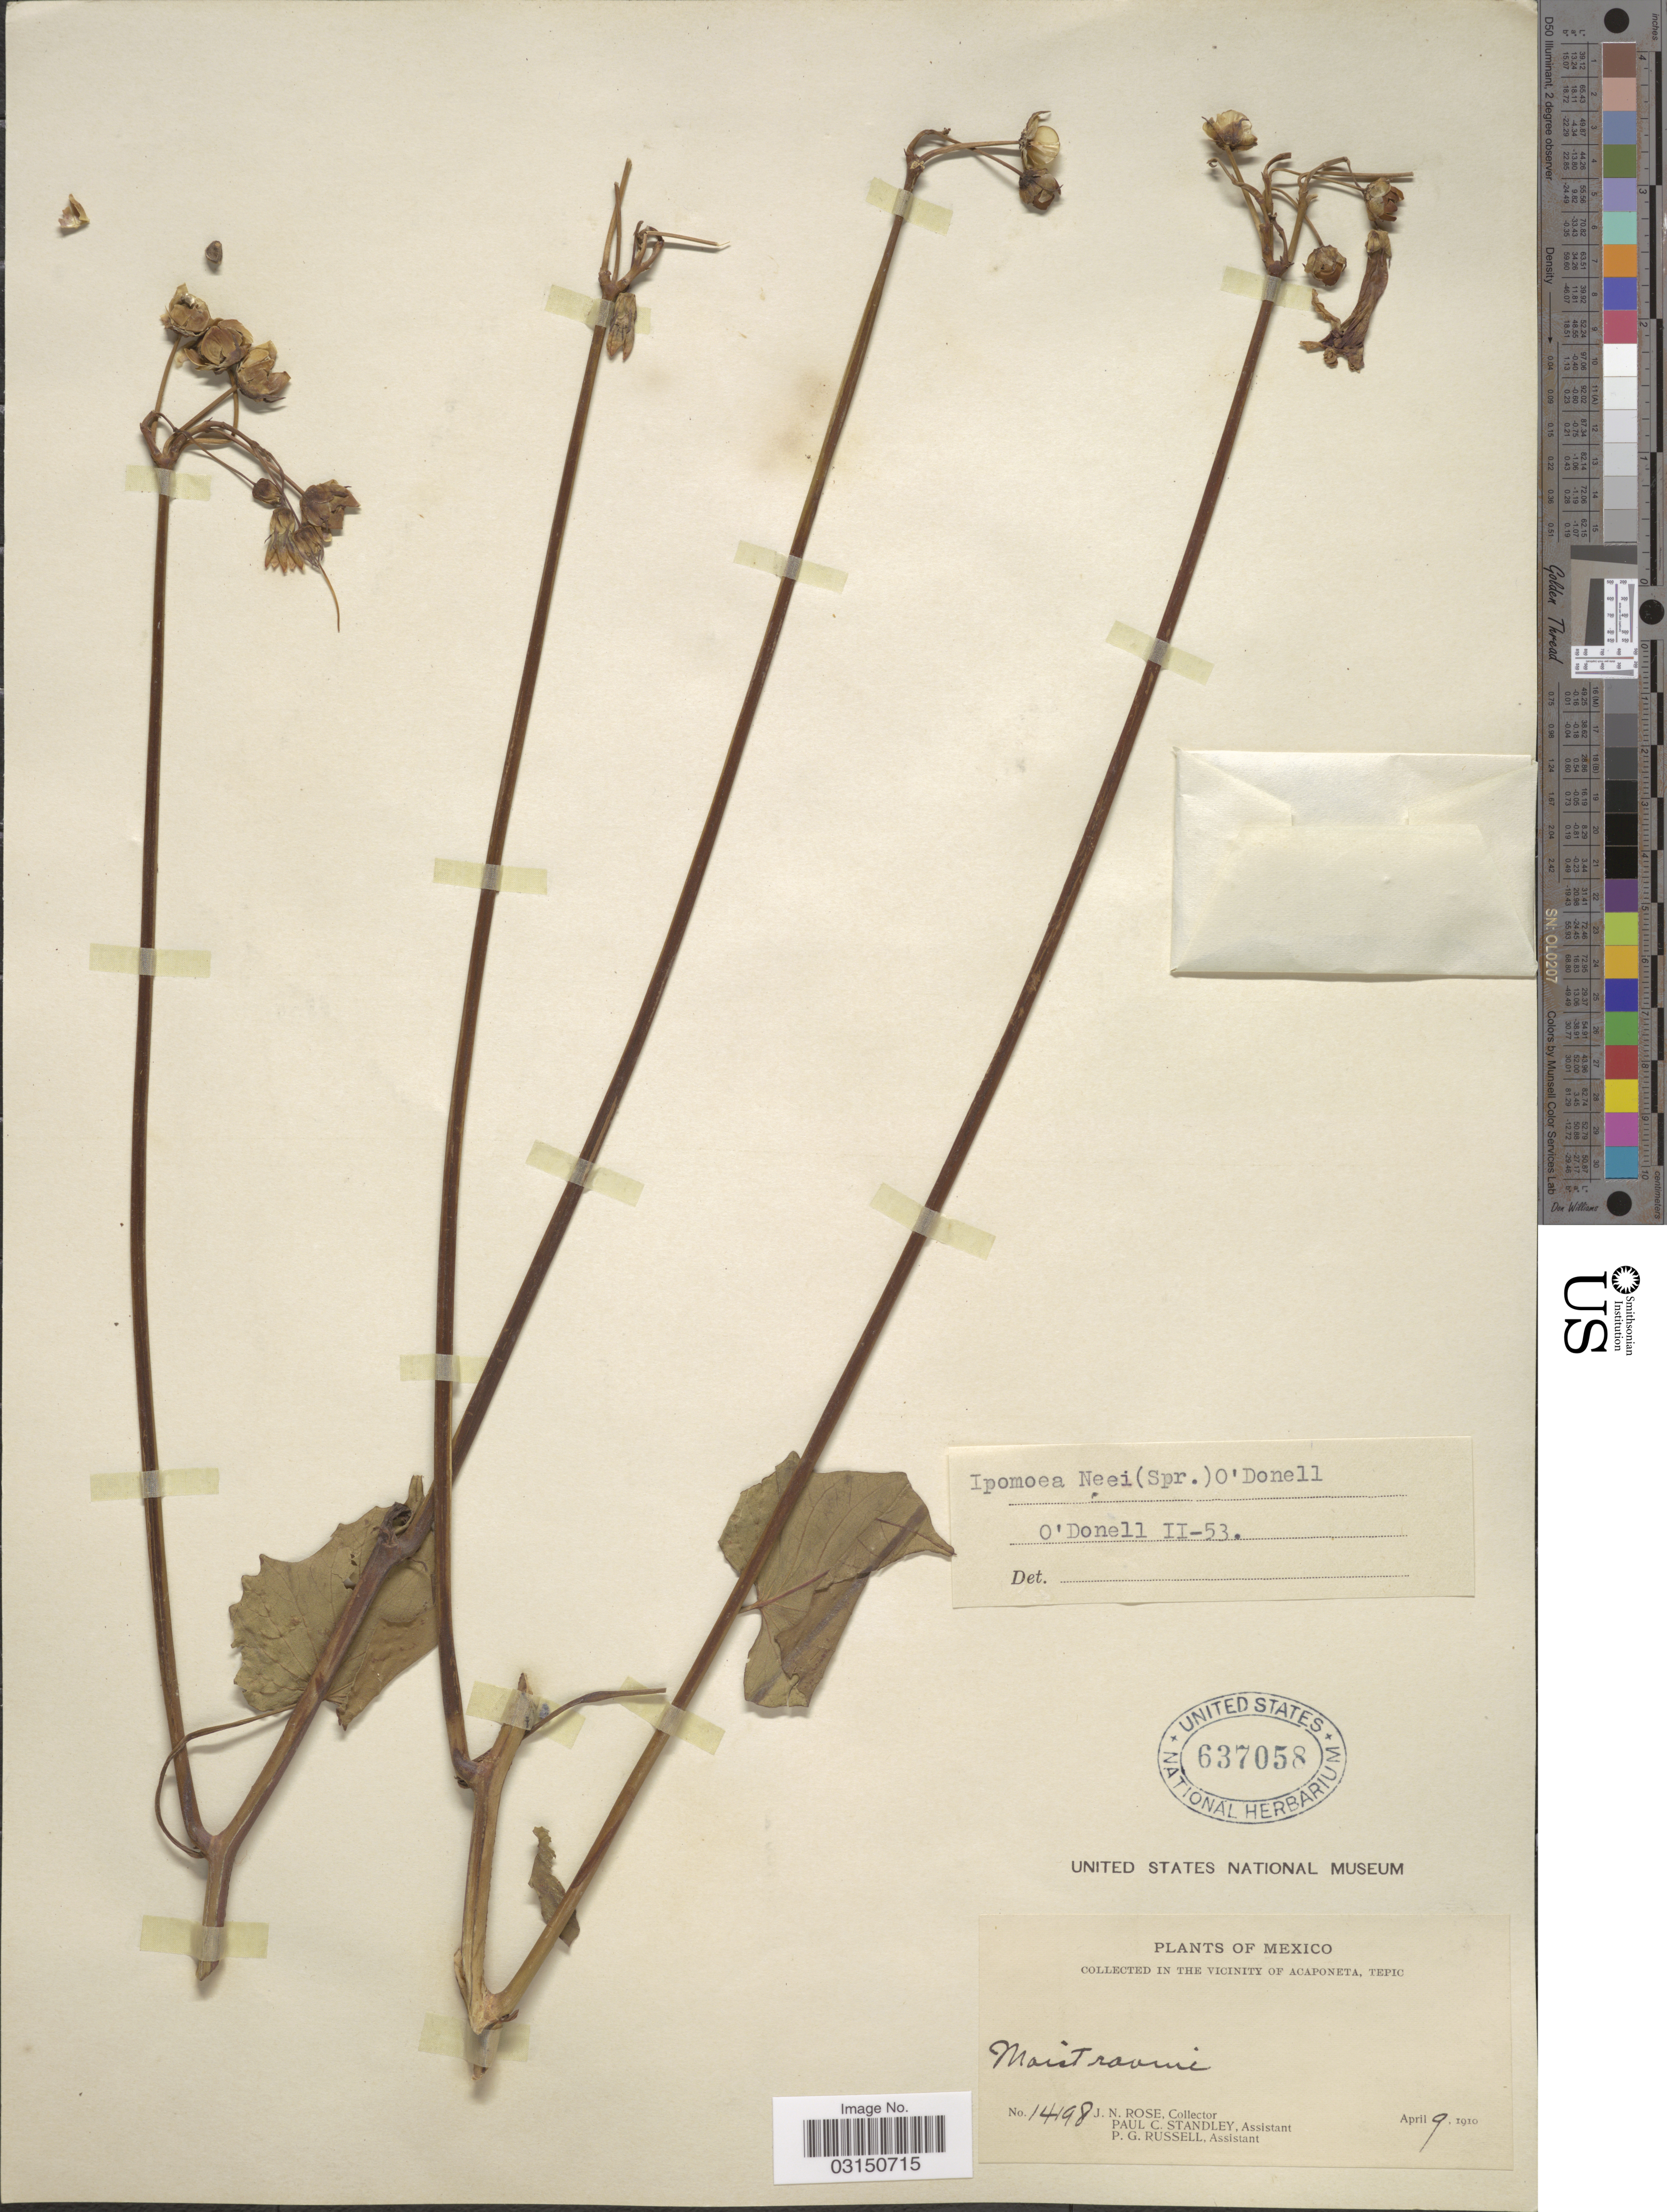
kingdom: Plantae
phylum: Tracheophyta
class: Magnoliopsida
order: Solanales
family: Convolvulaceae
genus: Ipomoea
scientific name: Ipomoea neei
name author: (Spreng.) O'Donell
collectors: J. N. Rose, P. C. Standley & P. G. Russell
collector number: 14198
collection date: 1910-04-09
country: Mexico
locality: Vicinity of Acaponeta, Tepic.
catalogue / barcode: US 637058